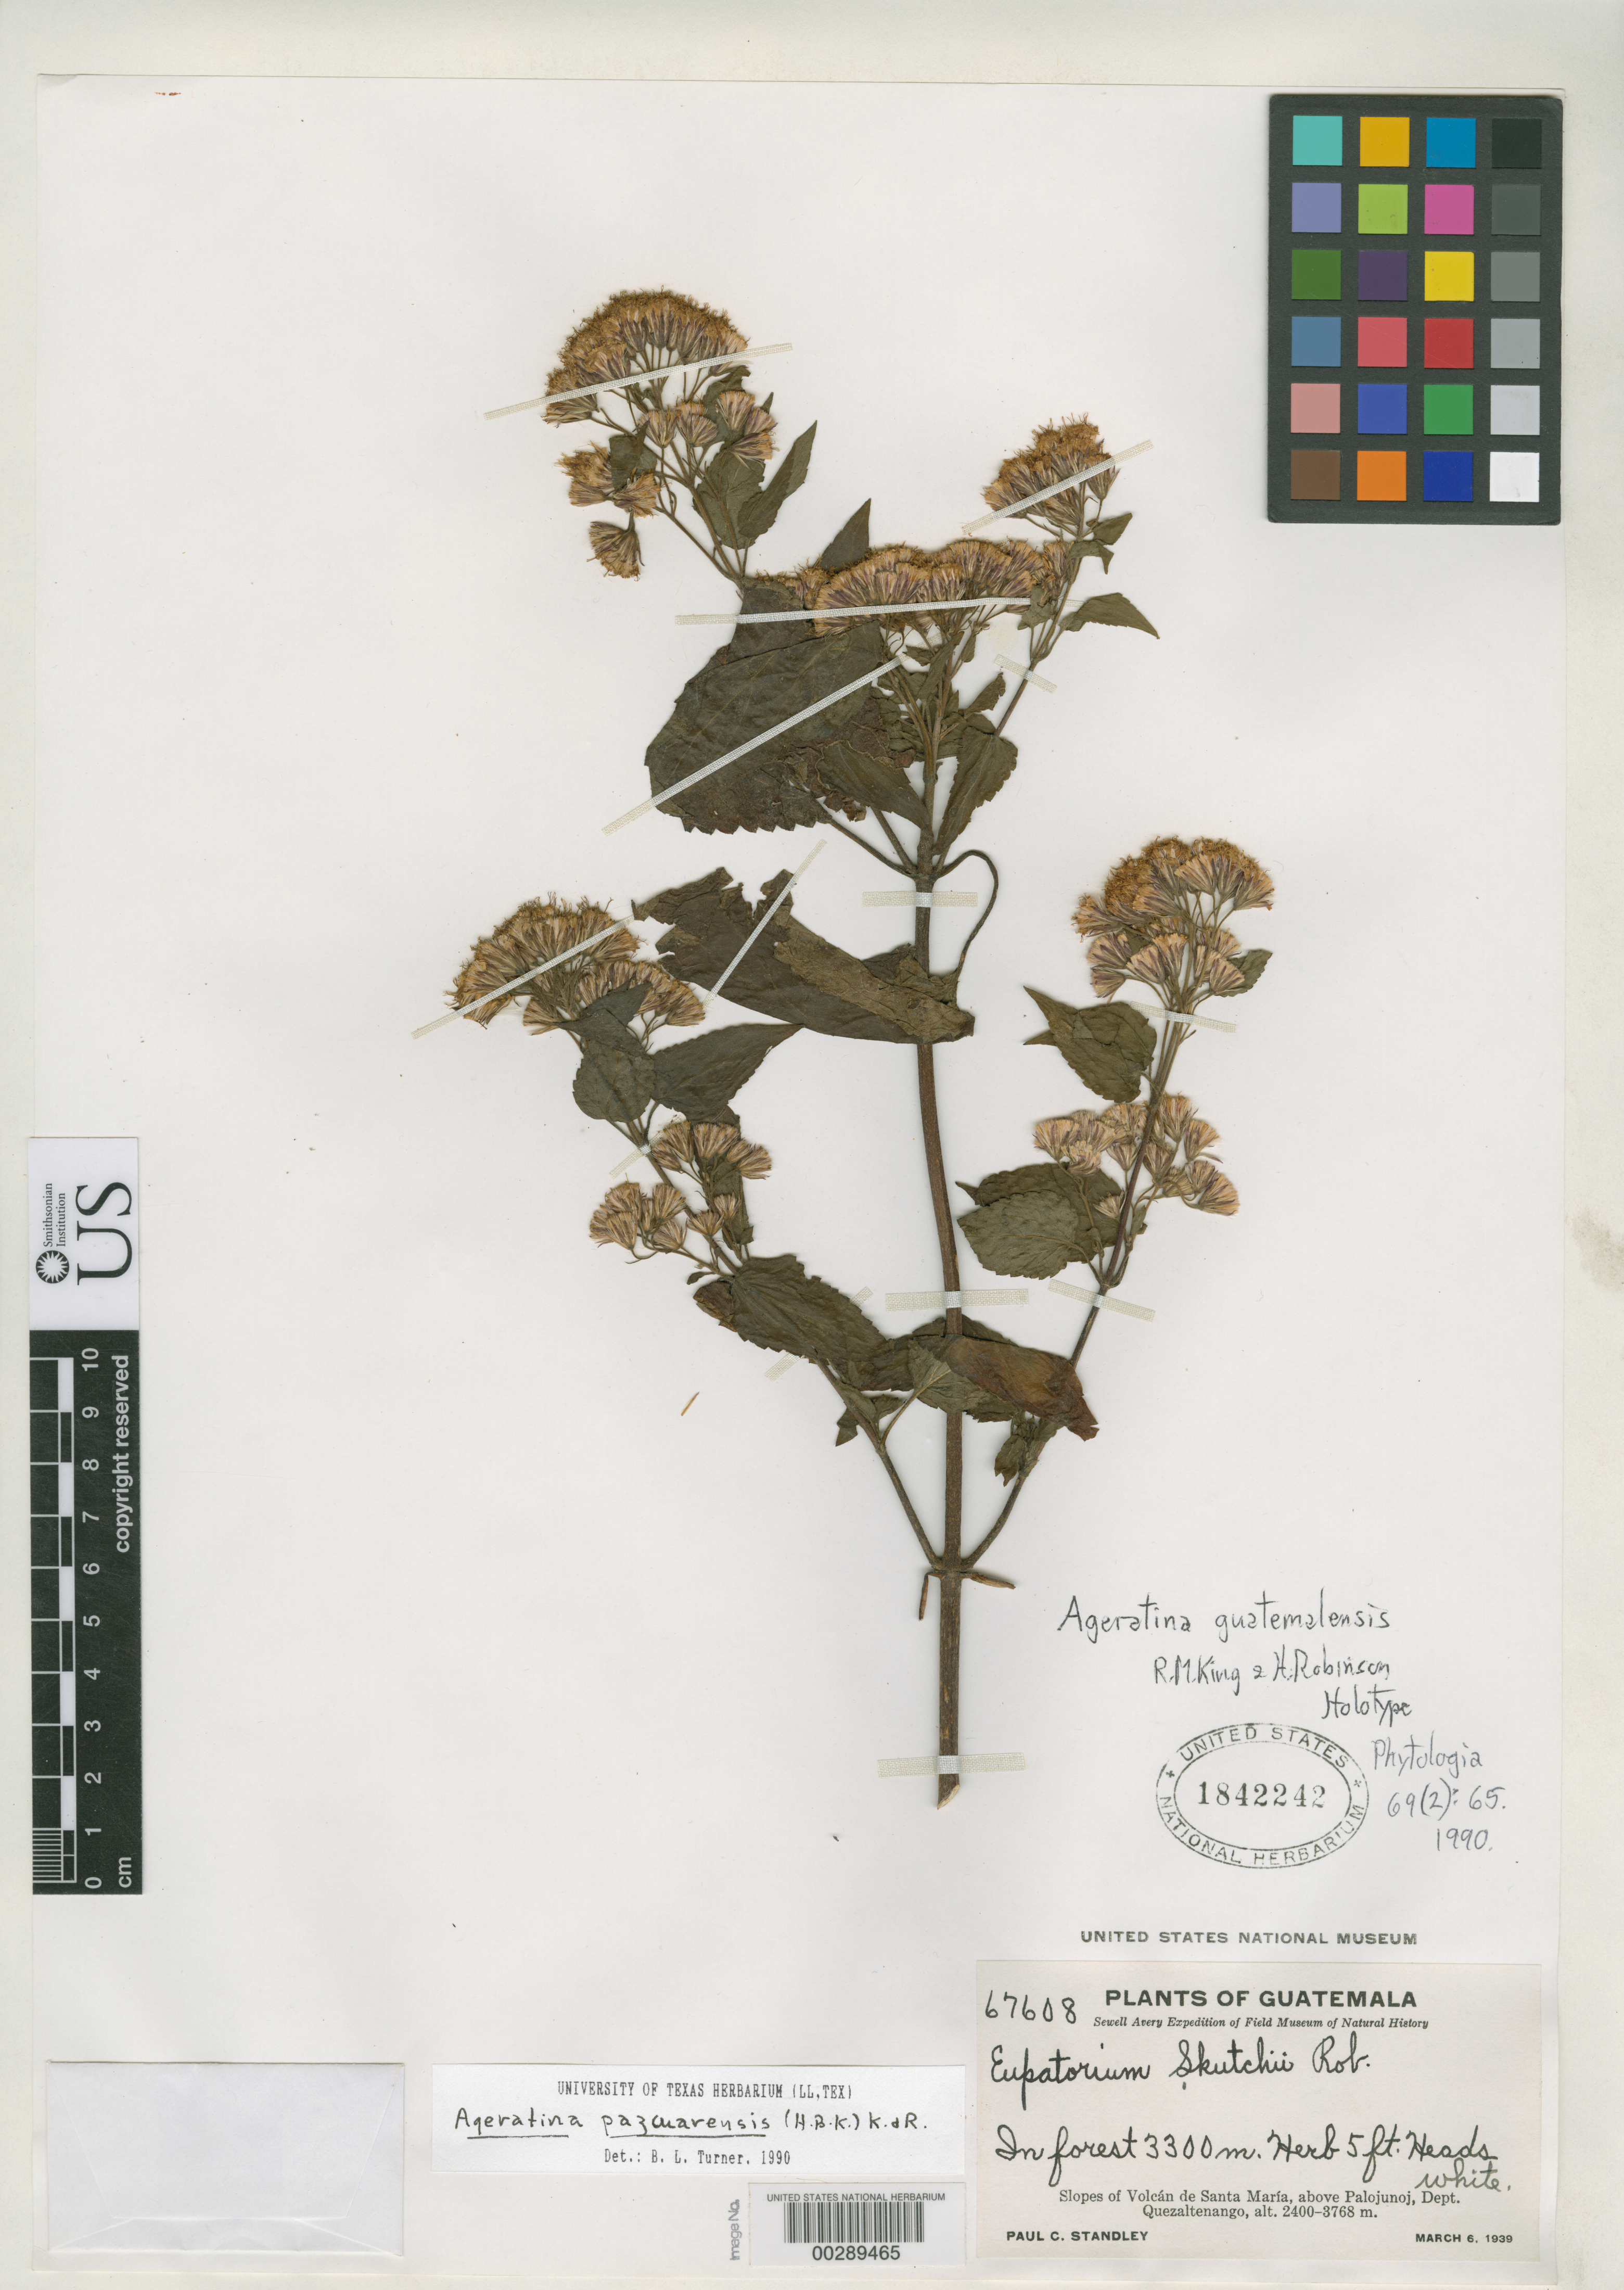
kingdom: Plantae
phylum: Tracheophyta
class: Magnoliopsida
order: Asterales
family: Asteraceae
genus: Ageratina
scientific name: Ageratina guatemalensis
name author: R.M. King & H. Rob.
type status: Holotype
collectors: P. C. Standley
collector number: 67608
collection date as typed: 06 Mar 1939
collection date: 1939-03-06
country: Guatemala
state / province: Quetzaltenango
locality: Slopes of Volcan de Santa Maria, above Palojunoj.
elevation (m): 2400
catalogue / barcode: US 1842242